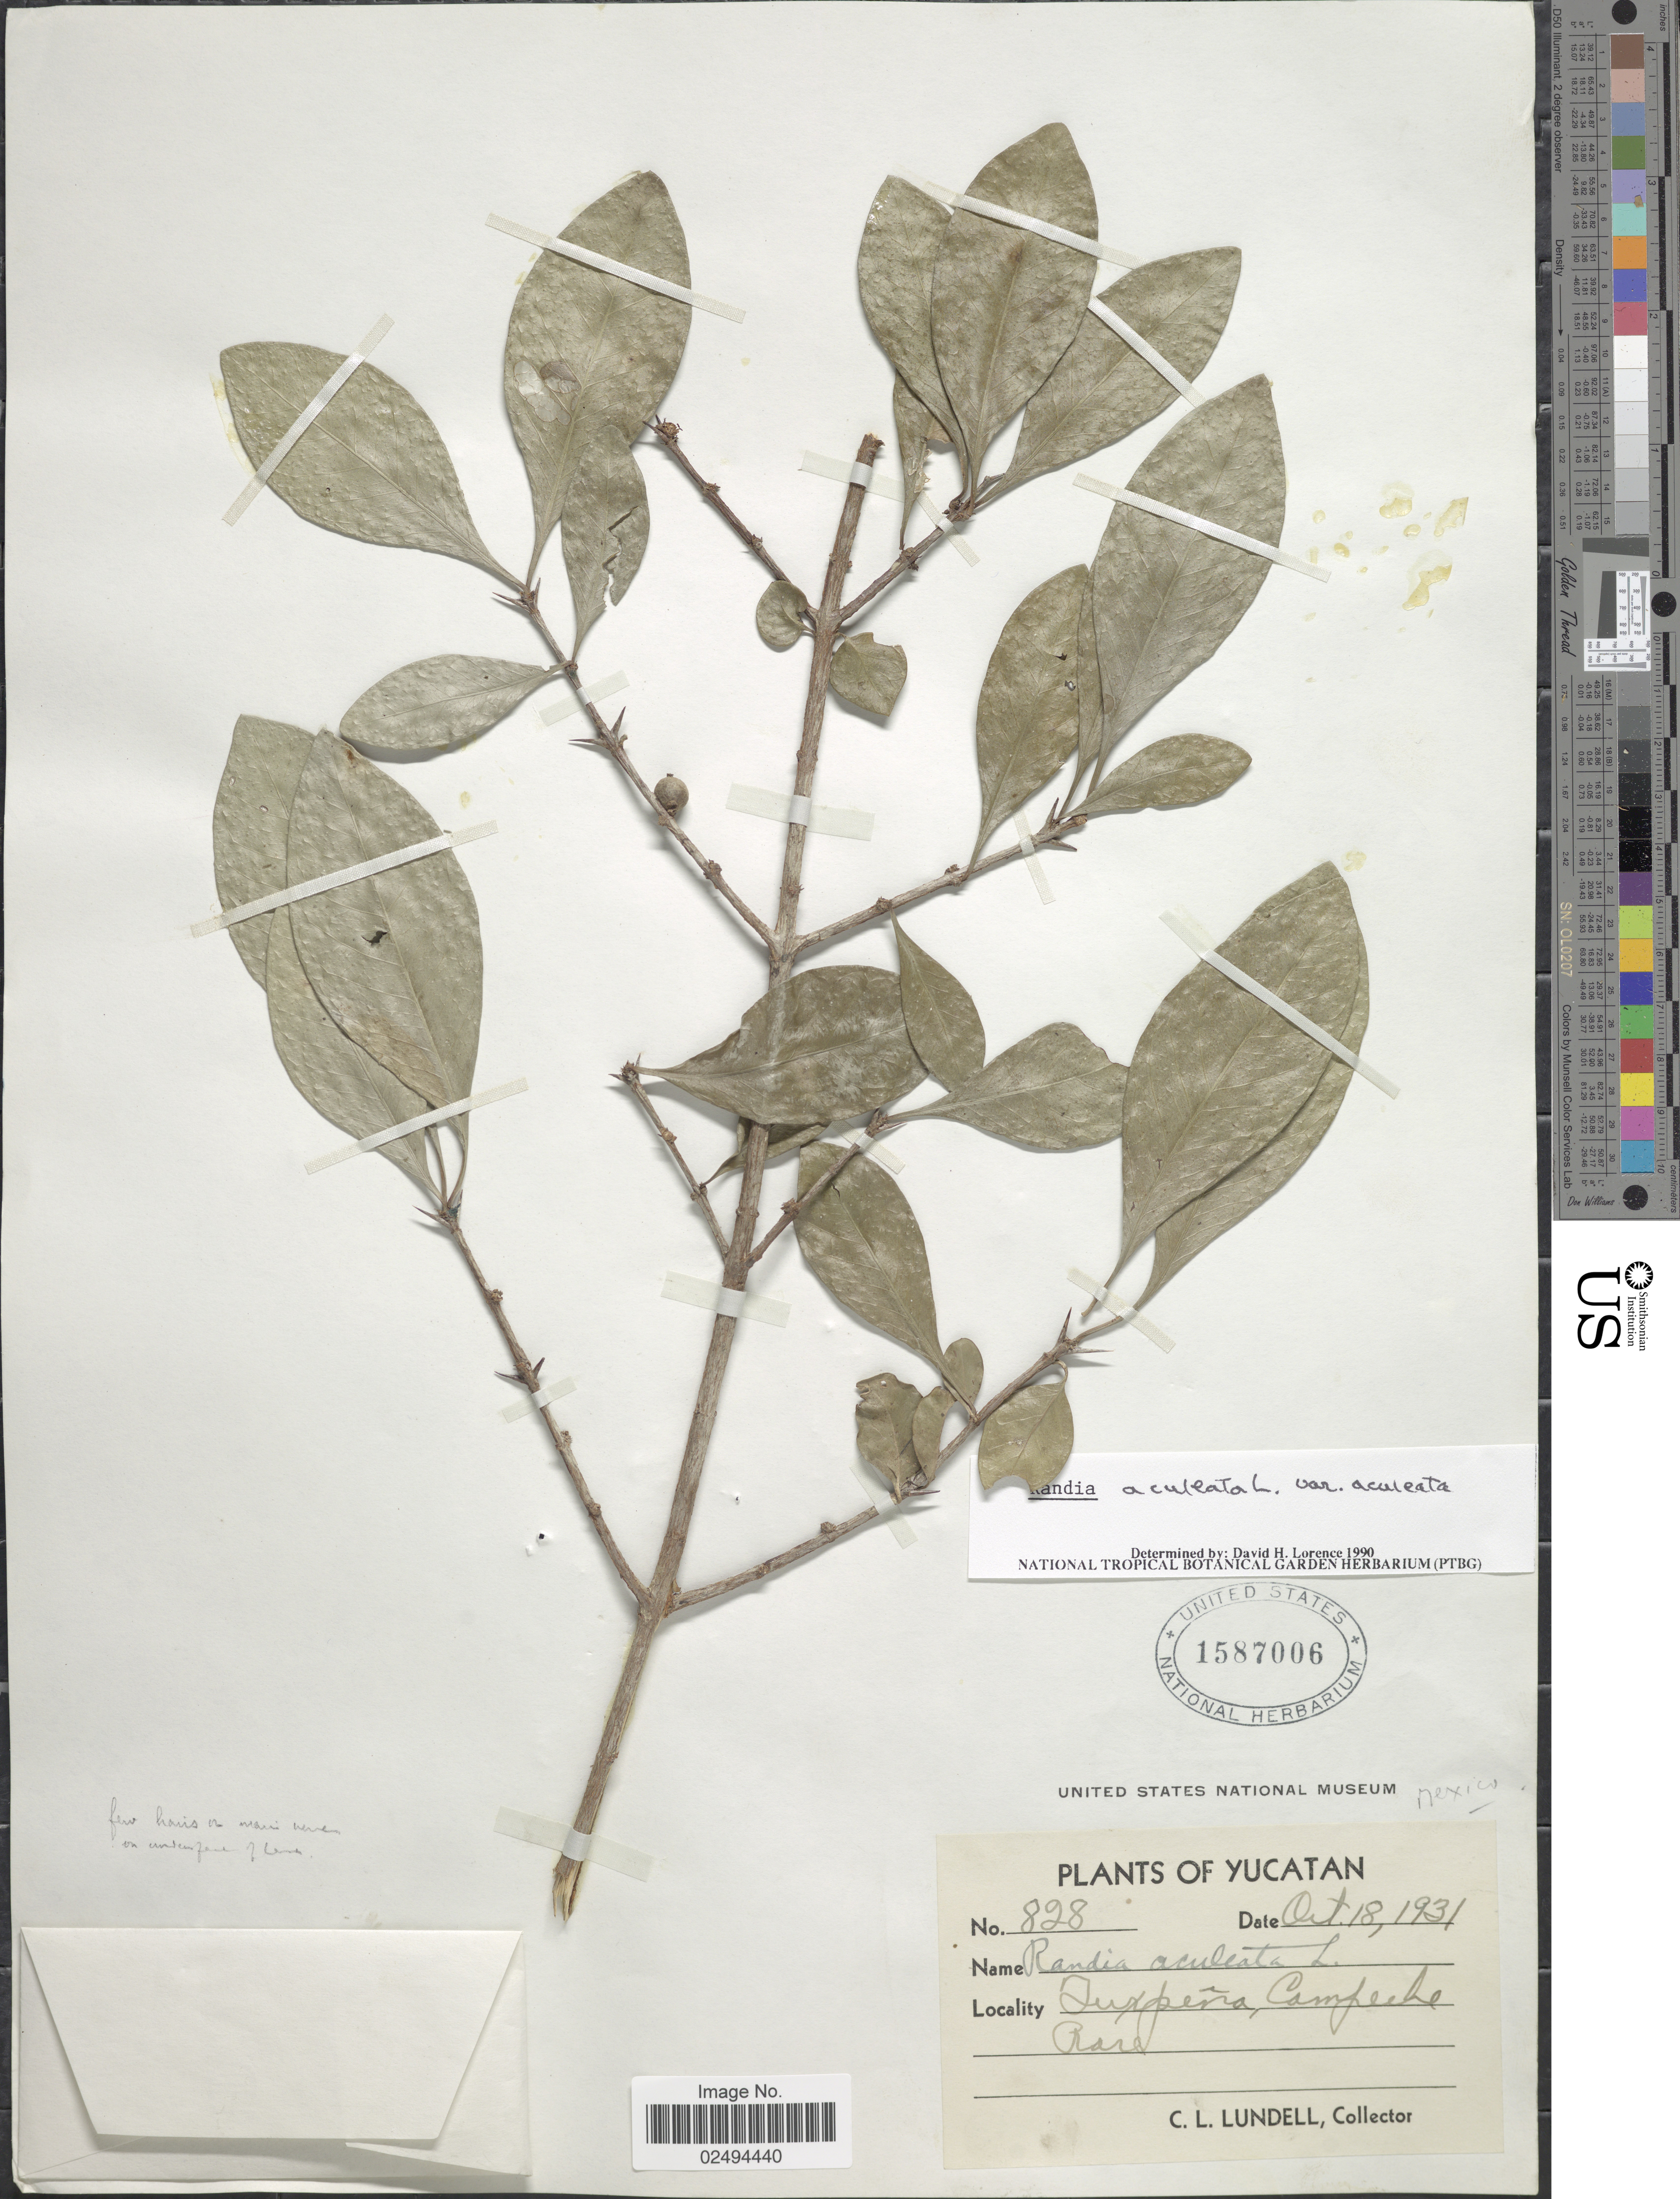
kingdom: Plantae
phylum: Tracheophyta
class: Magnoliopsida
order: Gentianales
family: Rubiaceae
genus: Randia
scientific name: Randia aculeata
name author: L.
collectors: C. L. Lundell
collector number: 828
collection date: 1931-10-18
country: Mexico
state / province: Campeche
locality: Tuxpena,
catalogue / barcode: US 1587006